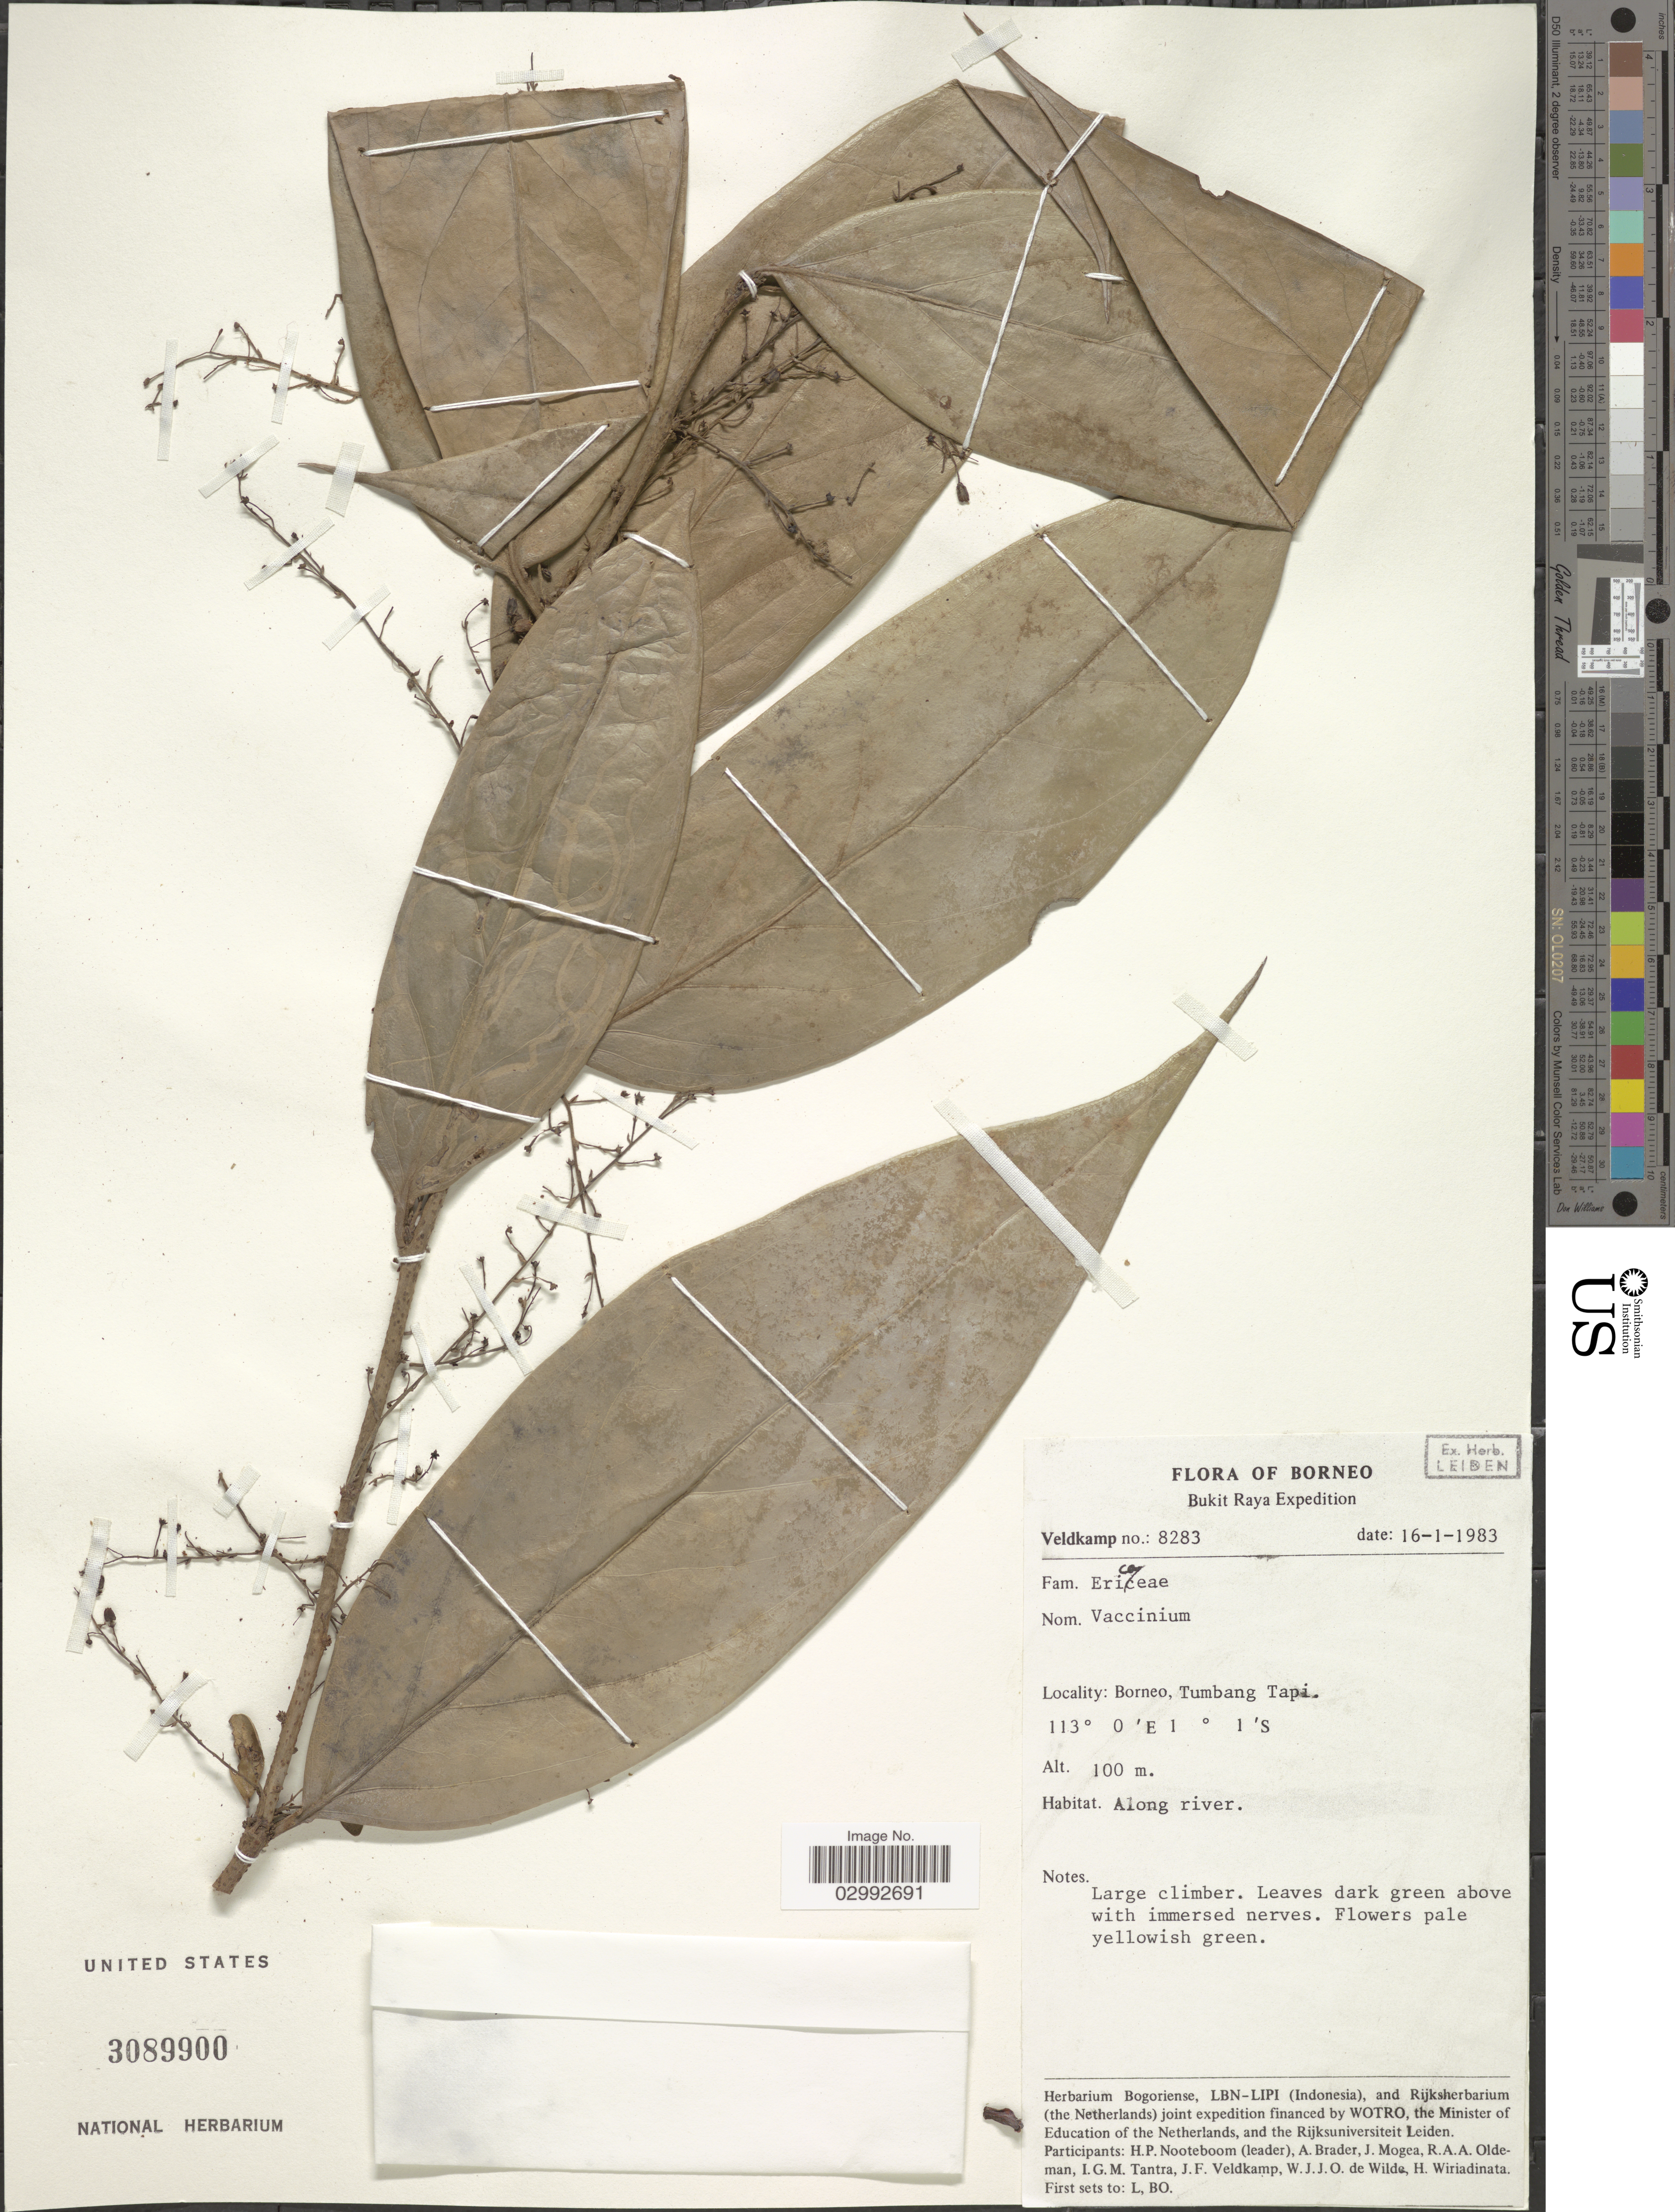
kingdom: Plantae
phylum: Tracheophyta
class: Magnoliopsida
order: Ericales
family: Ericaceae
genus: Vaccinium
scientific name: Vaccinium sp.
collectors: -. Veldkamp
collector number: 8283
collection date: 1983-01-16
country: Indonesia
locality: Borneo, Tumbang Tapi.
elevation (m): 100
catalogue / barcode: US 3089900